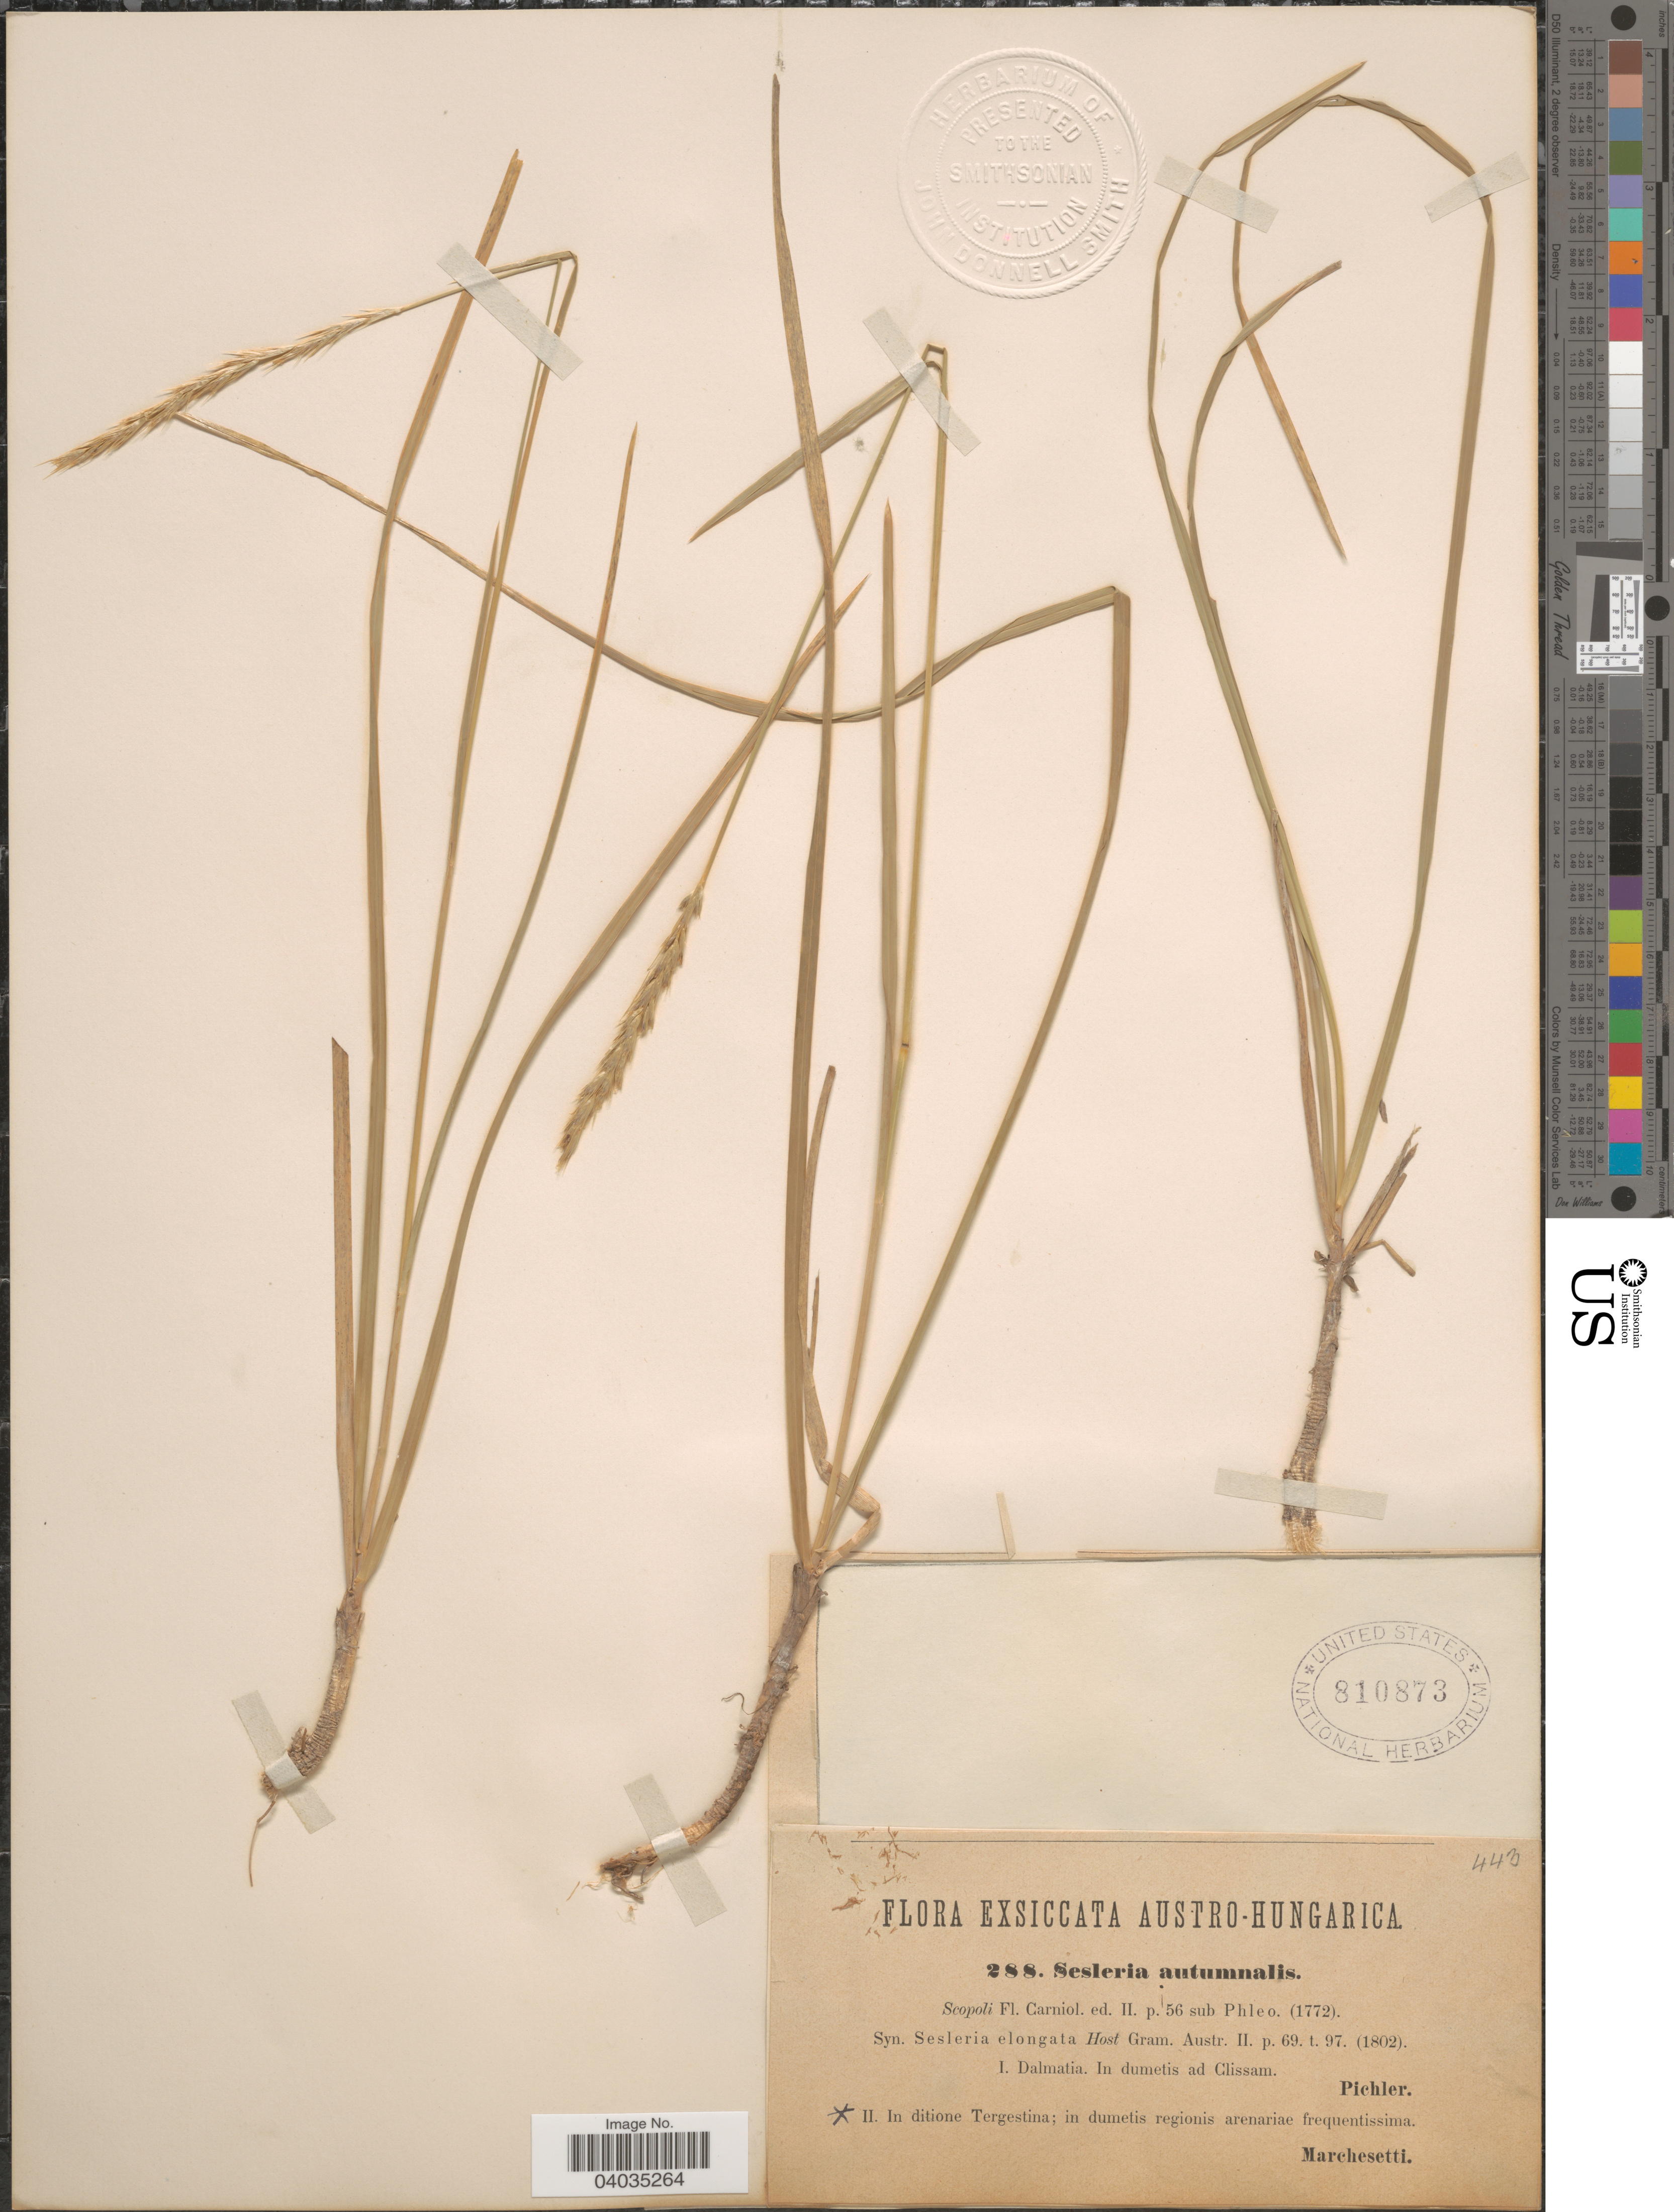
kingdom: Plantae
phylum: Tracheophyta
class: Liliopsida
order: Poales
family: Poaceae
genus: Sesleria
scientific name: Sesleria autumnalis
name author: (Scop.) F.W. Schultz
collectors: -. Marchesetti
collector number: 288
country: Italy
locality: Austro-Hungarica. In ditione Tergestina; in dumetis regionis arenariae frequentissima.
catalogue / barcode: US 810873